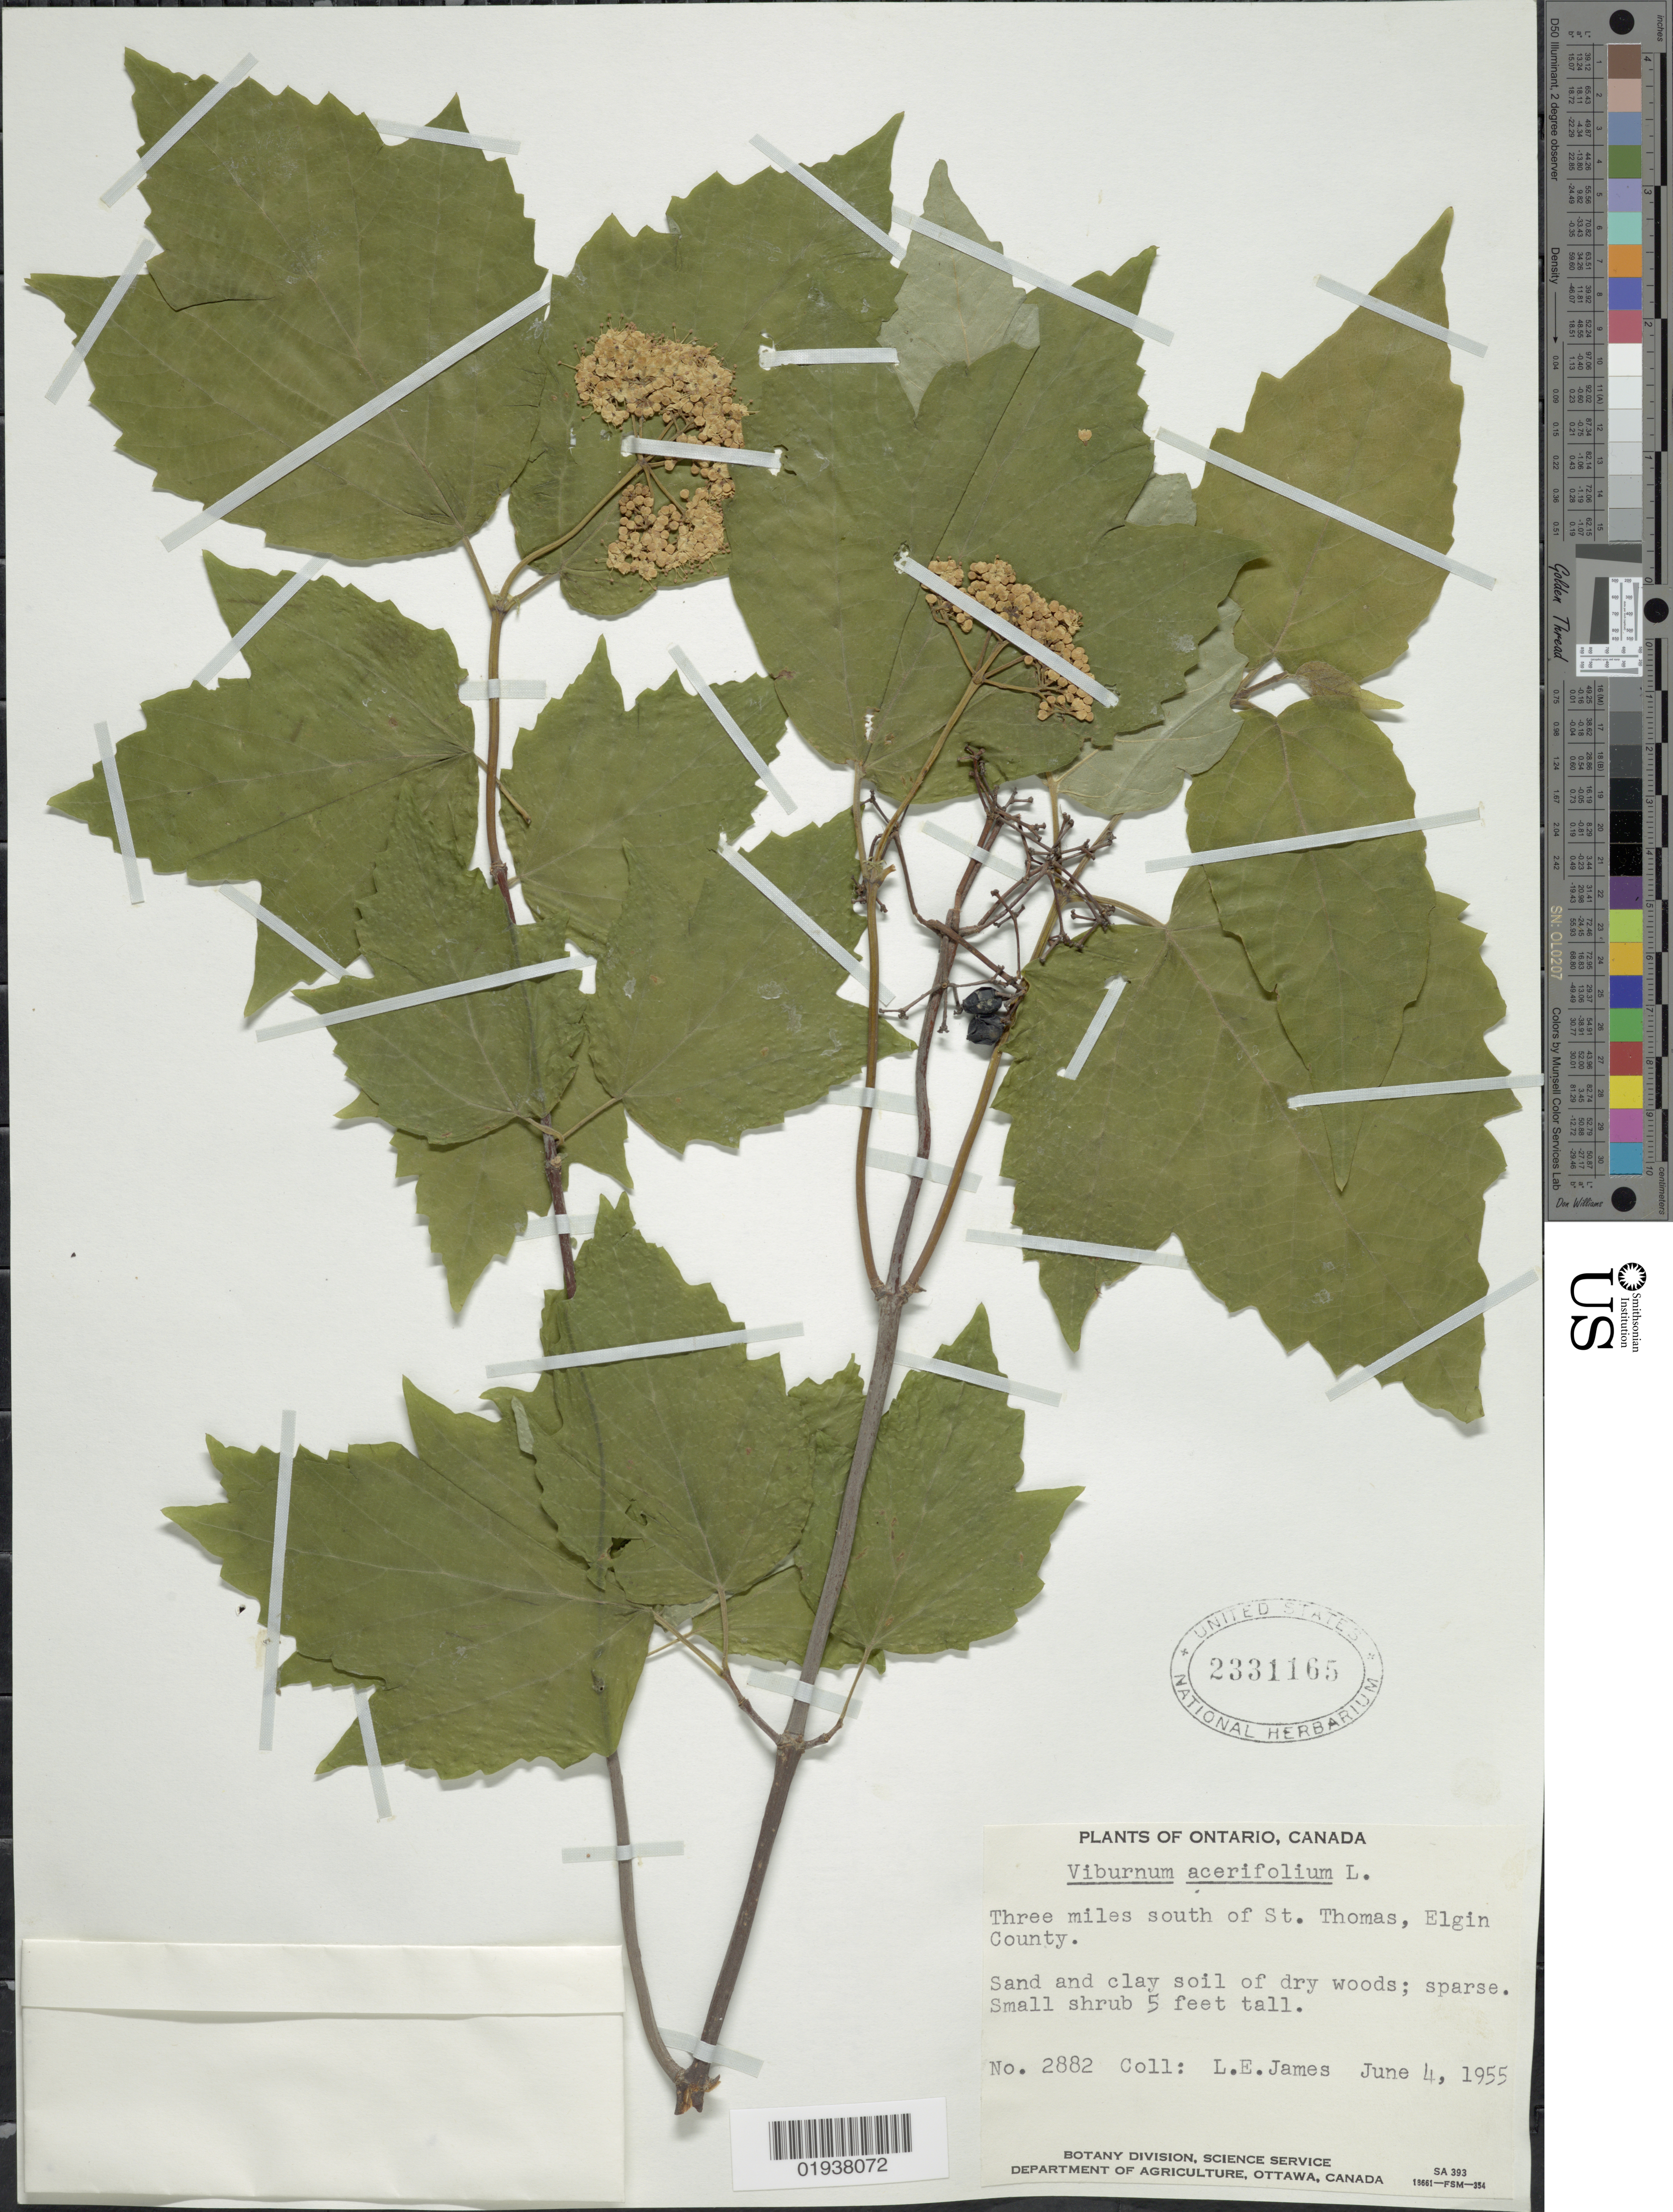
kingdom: Plantae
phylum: Tracheophyta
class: Magnoliopsida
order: Dipsacales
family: Viburnaceae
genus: Viburnum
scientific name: Viburnum acerifolium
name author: L.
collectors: L. E. James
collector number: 2882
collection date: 1955-06-04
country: Canada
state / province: Ontario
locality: Three miles south of St. Thomas, Elgin County.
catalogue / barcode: US 2331165